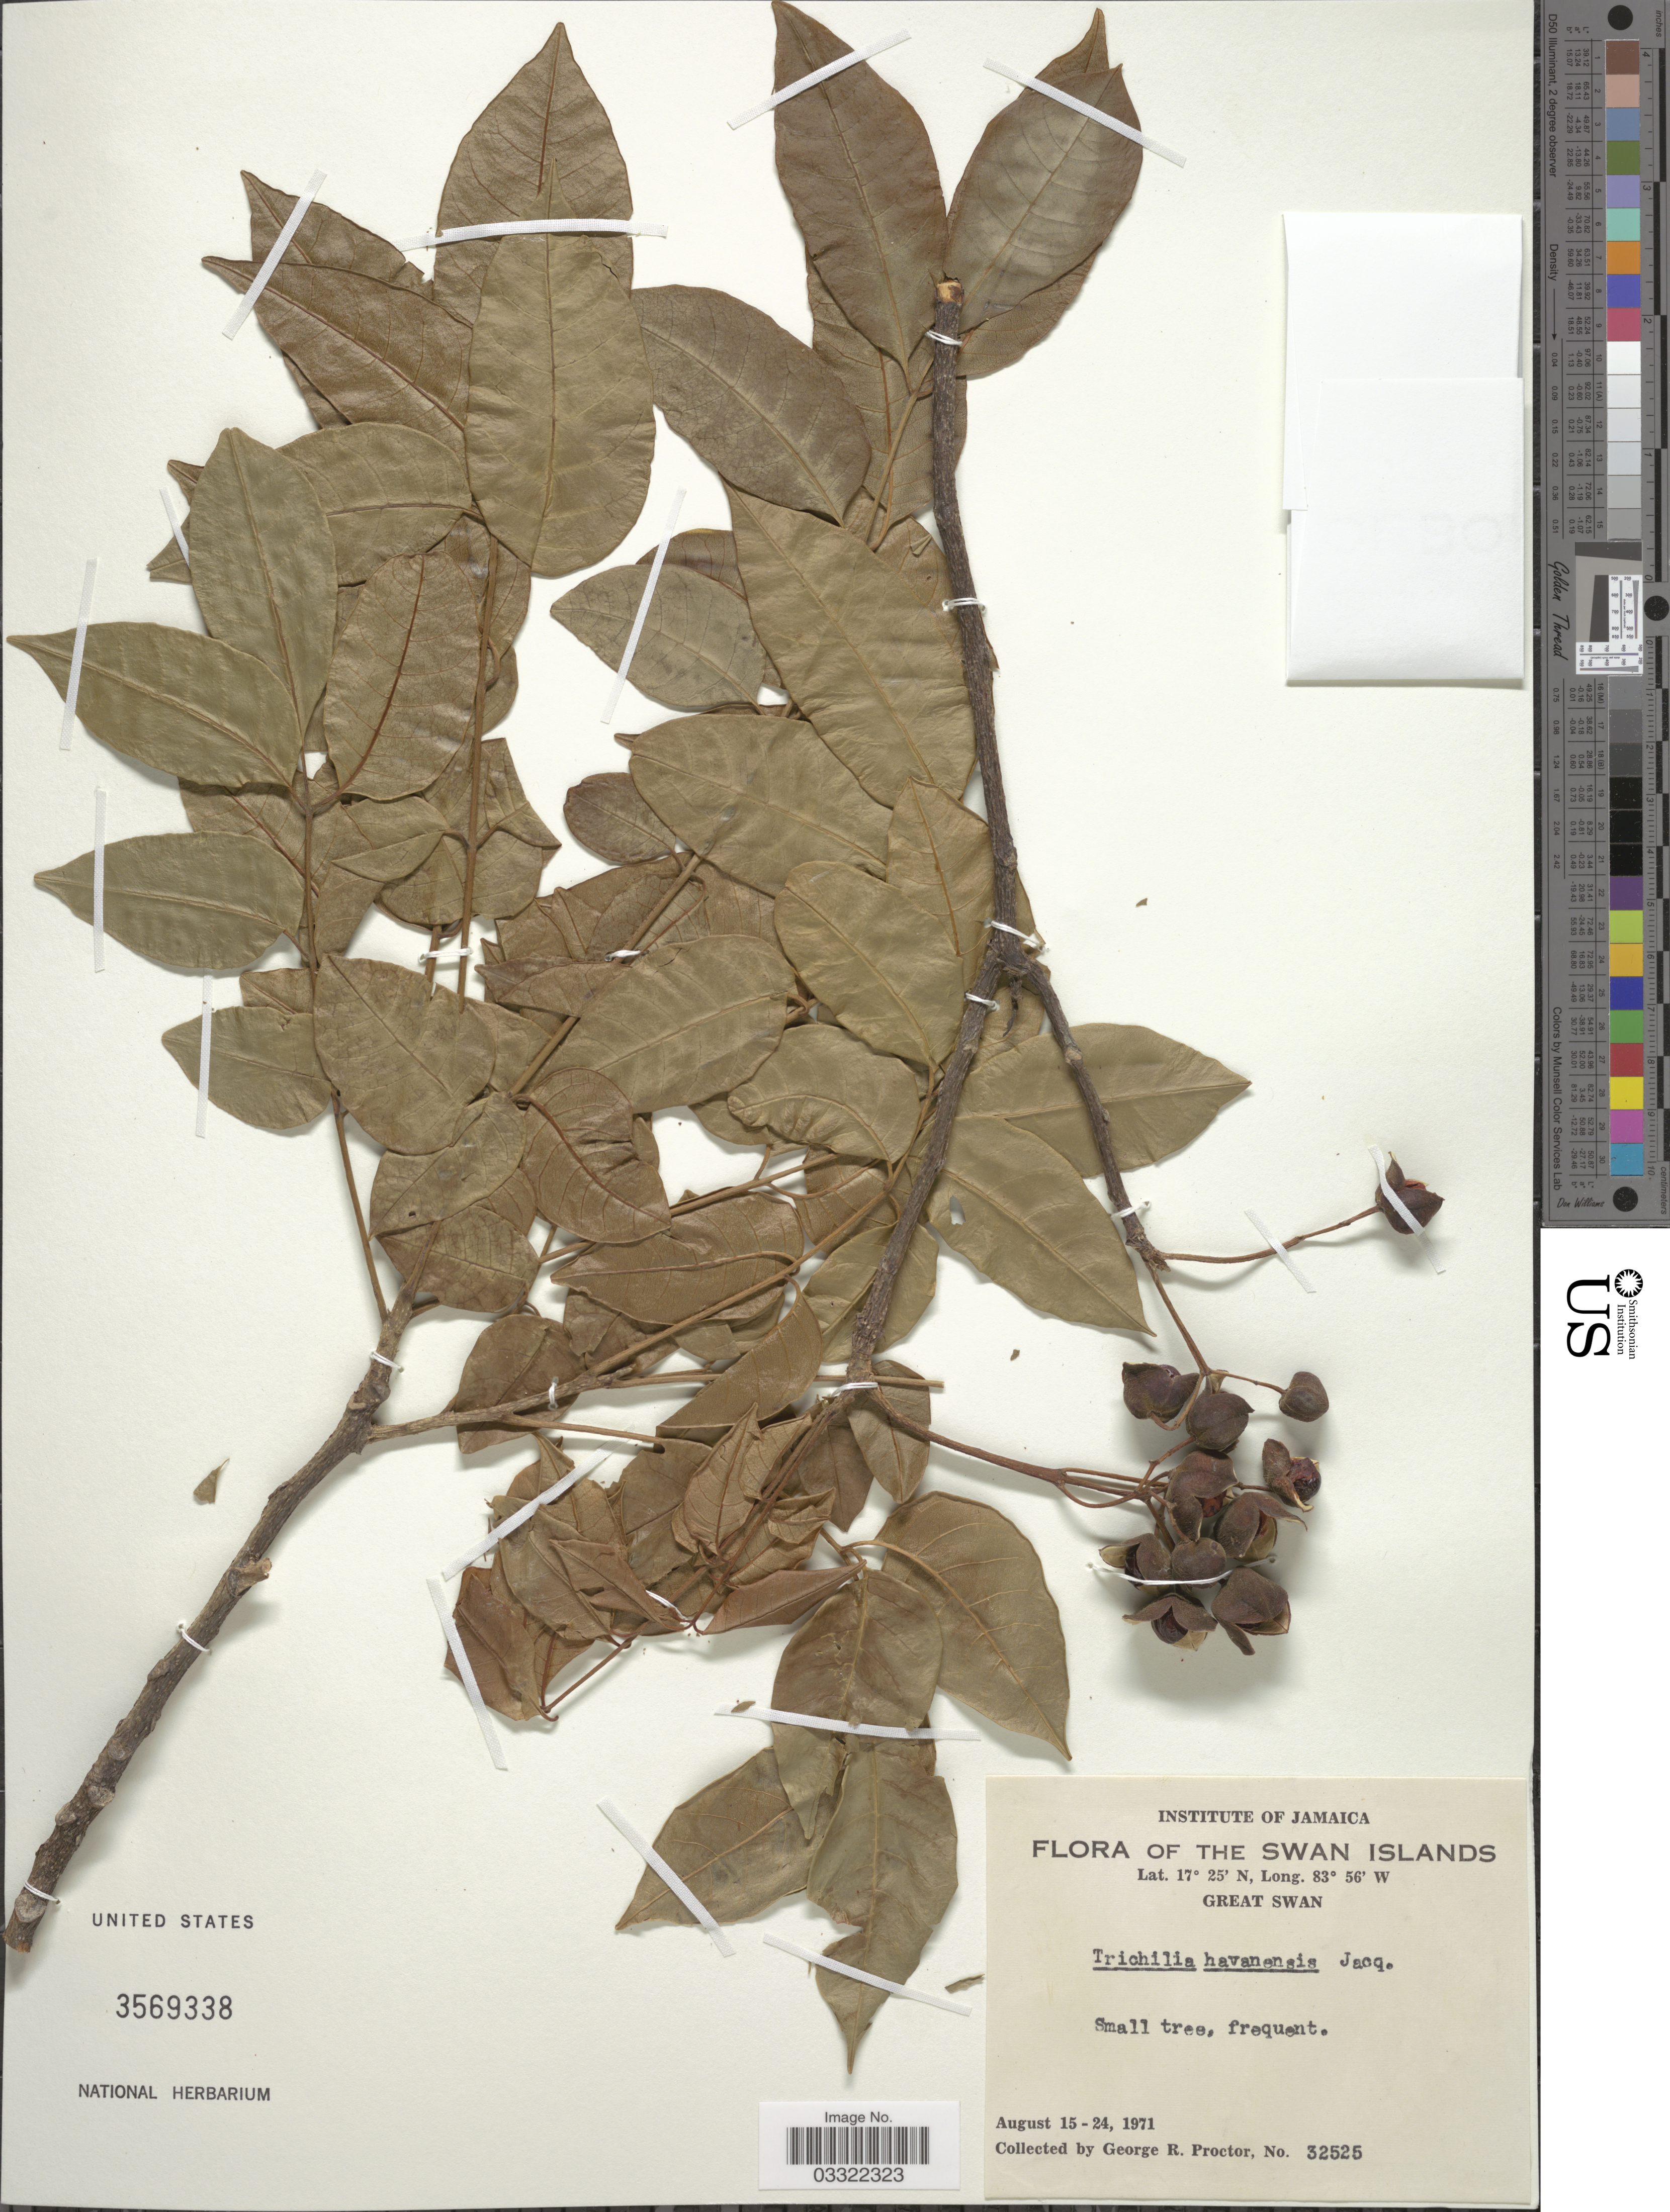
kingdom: Plantae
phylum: Tracheophyta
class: Magnoliopsida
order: Sapindales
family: Meliaceae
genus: Trichilia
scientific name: Trichilia havanensis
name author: Jacq.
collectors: G. Proctor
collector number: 32525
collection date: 1971-08-15/1971-08-24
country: Honduras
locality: The Swan Islands. Great Swan.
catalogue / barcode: US 3569338